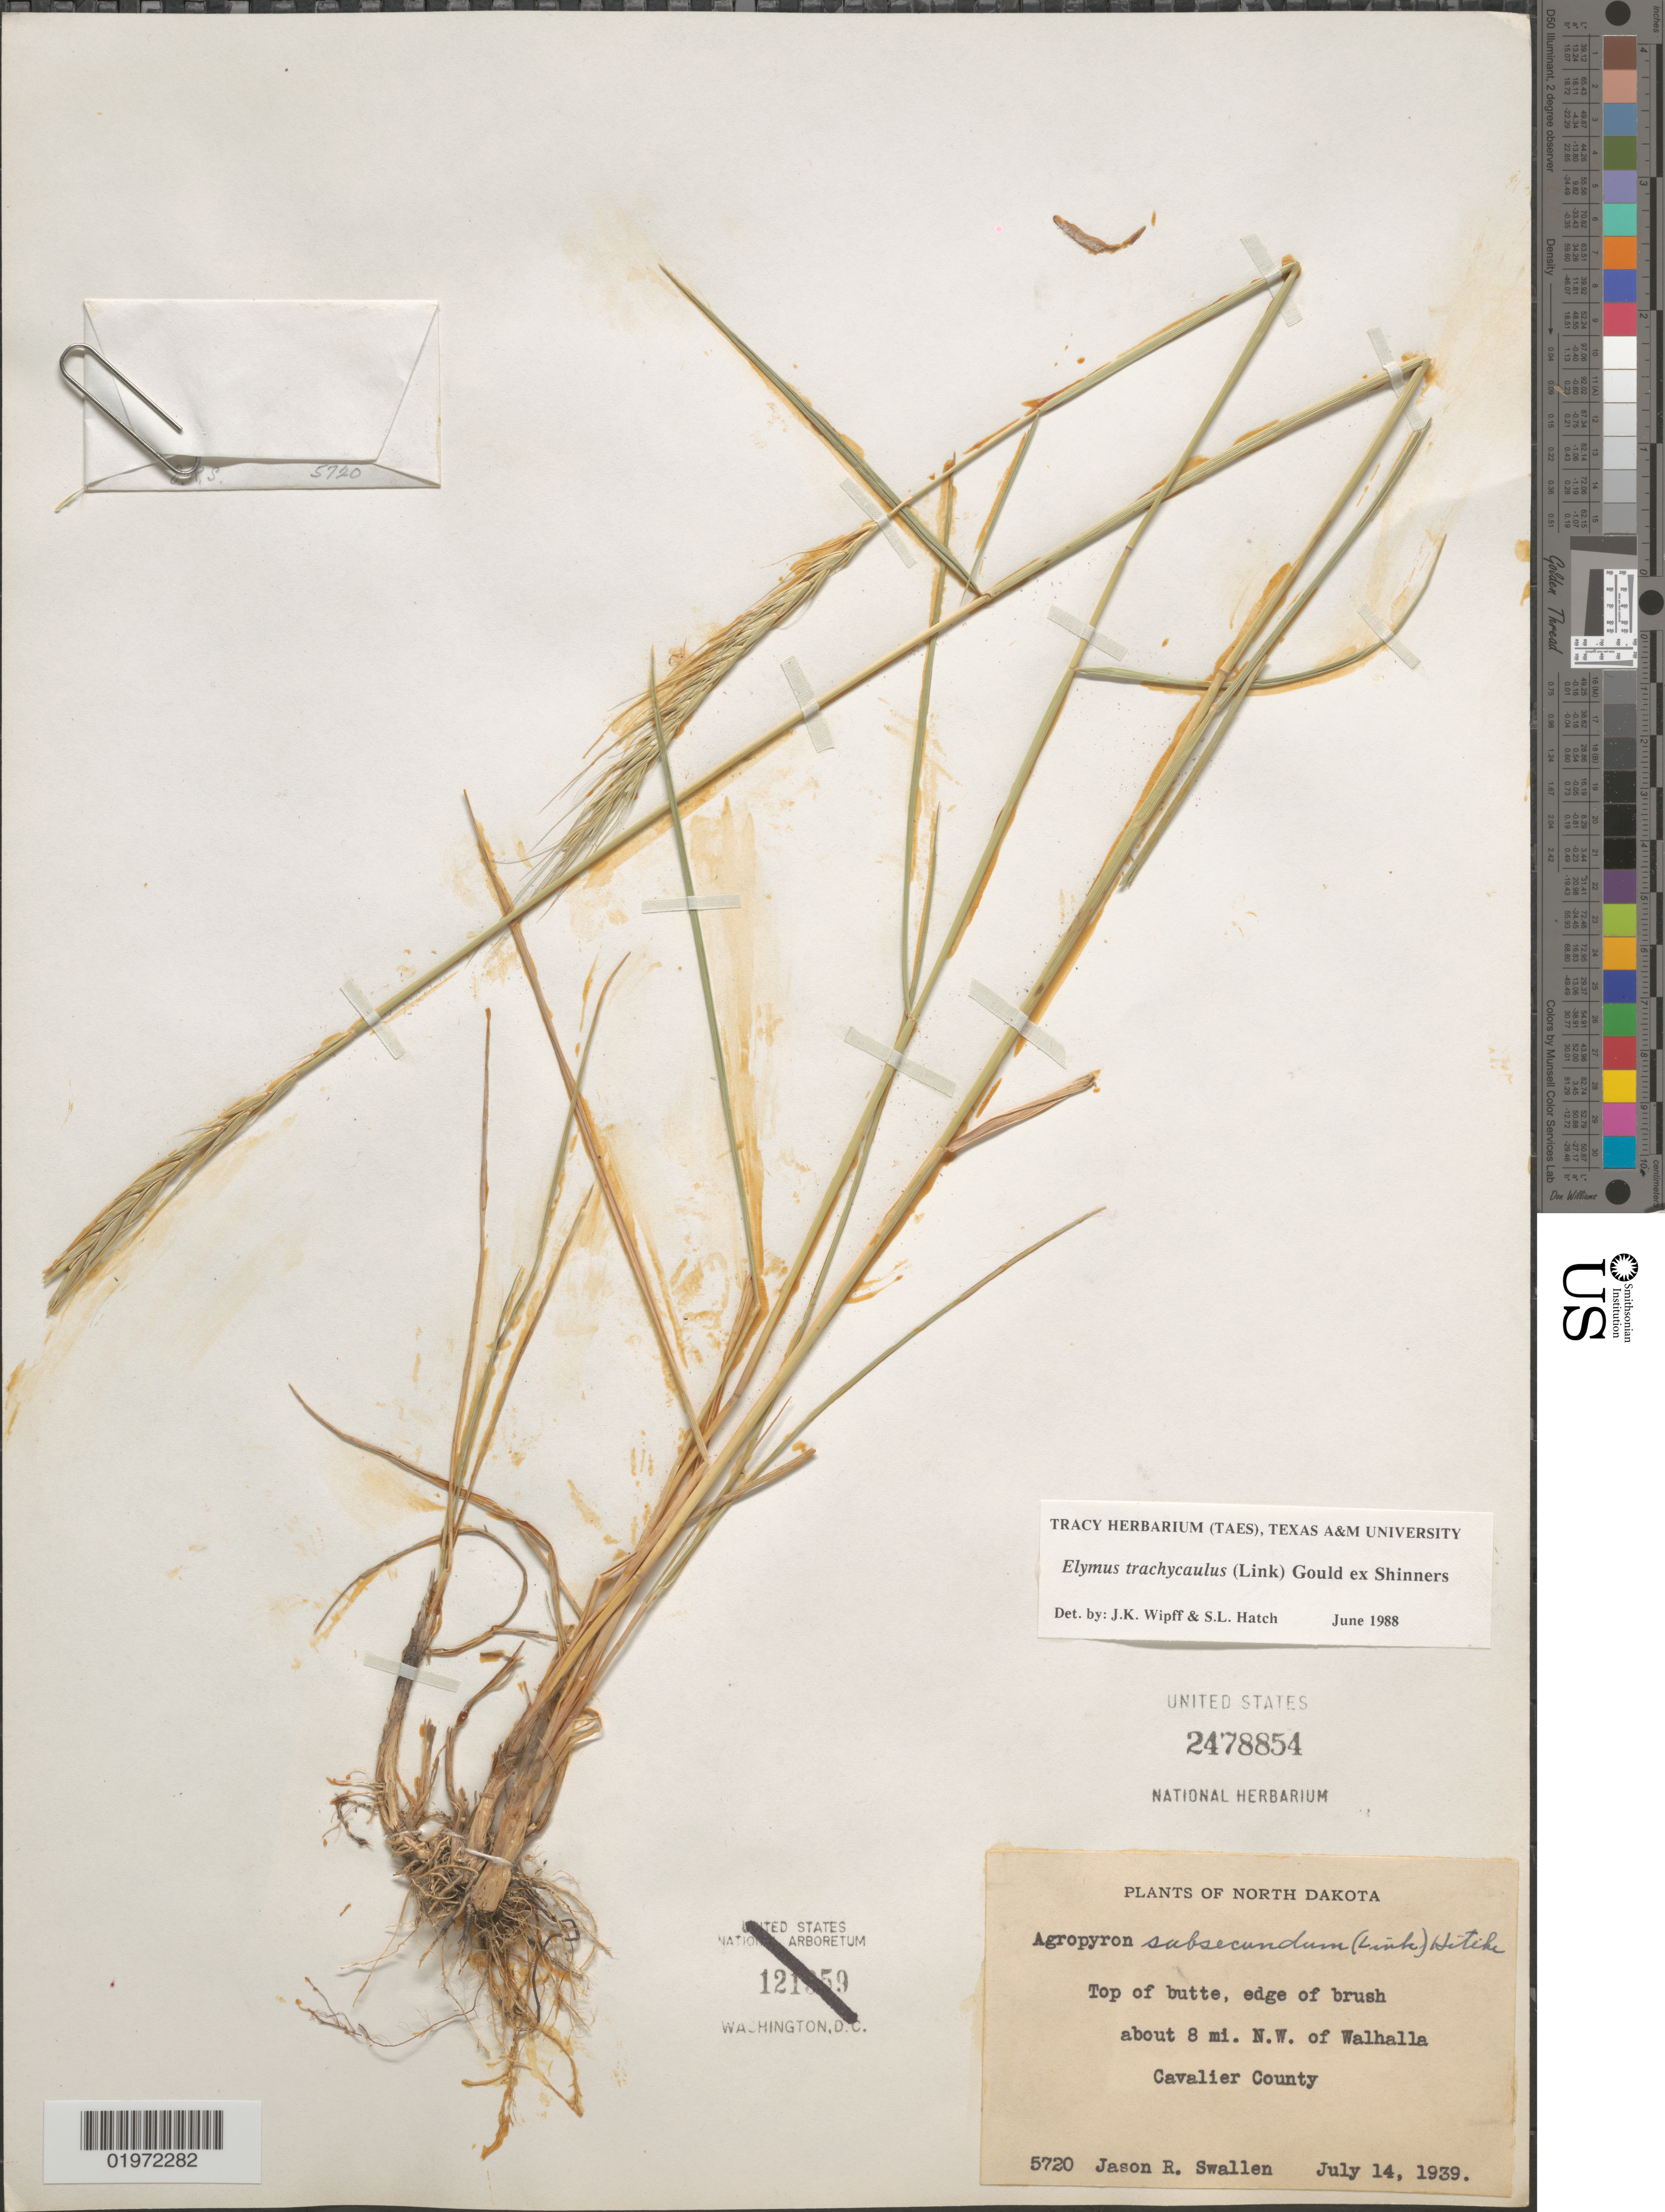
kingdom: Plantae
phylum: Tracheophyta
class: Liliopsida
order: Poales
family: Poaceae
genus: Elymus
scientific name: Elymus trachycaulus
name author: (Link) Gould ex Shinners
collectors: J. R. Swallen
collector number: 5720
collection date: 1939-07-14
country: United States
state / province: North Dakota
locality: Top of butte, edge of brush about 8 mi. N.W. of Walhalla. Cavalier County.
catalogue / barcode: US 2478854